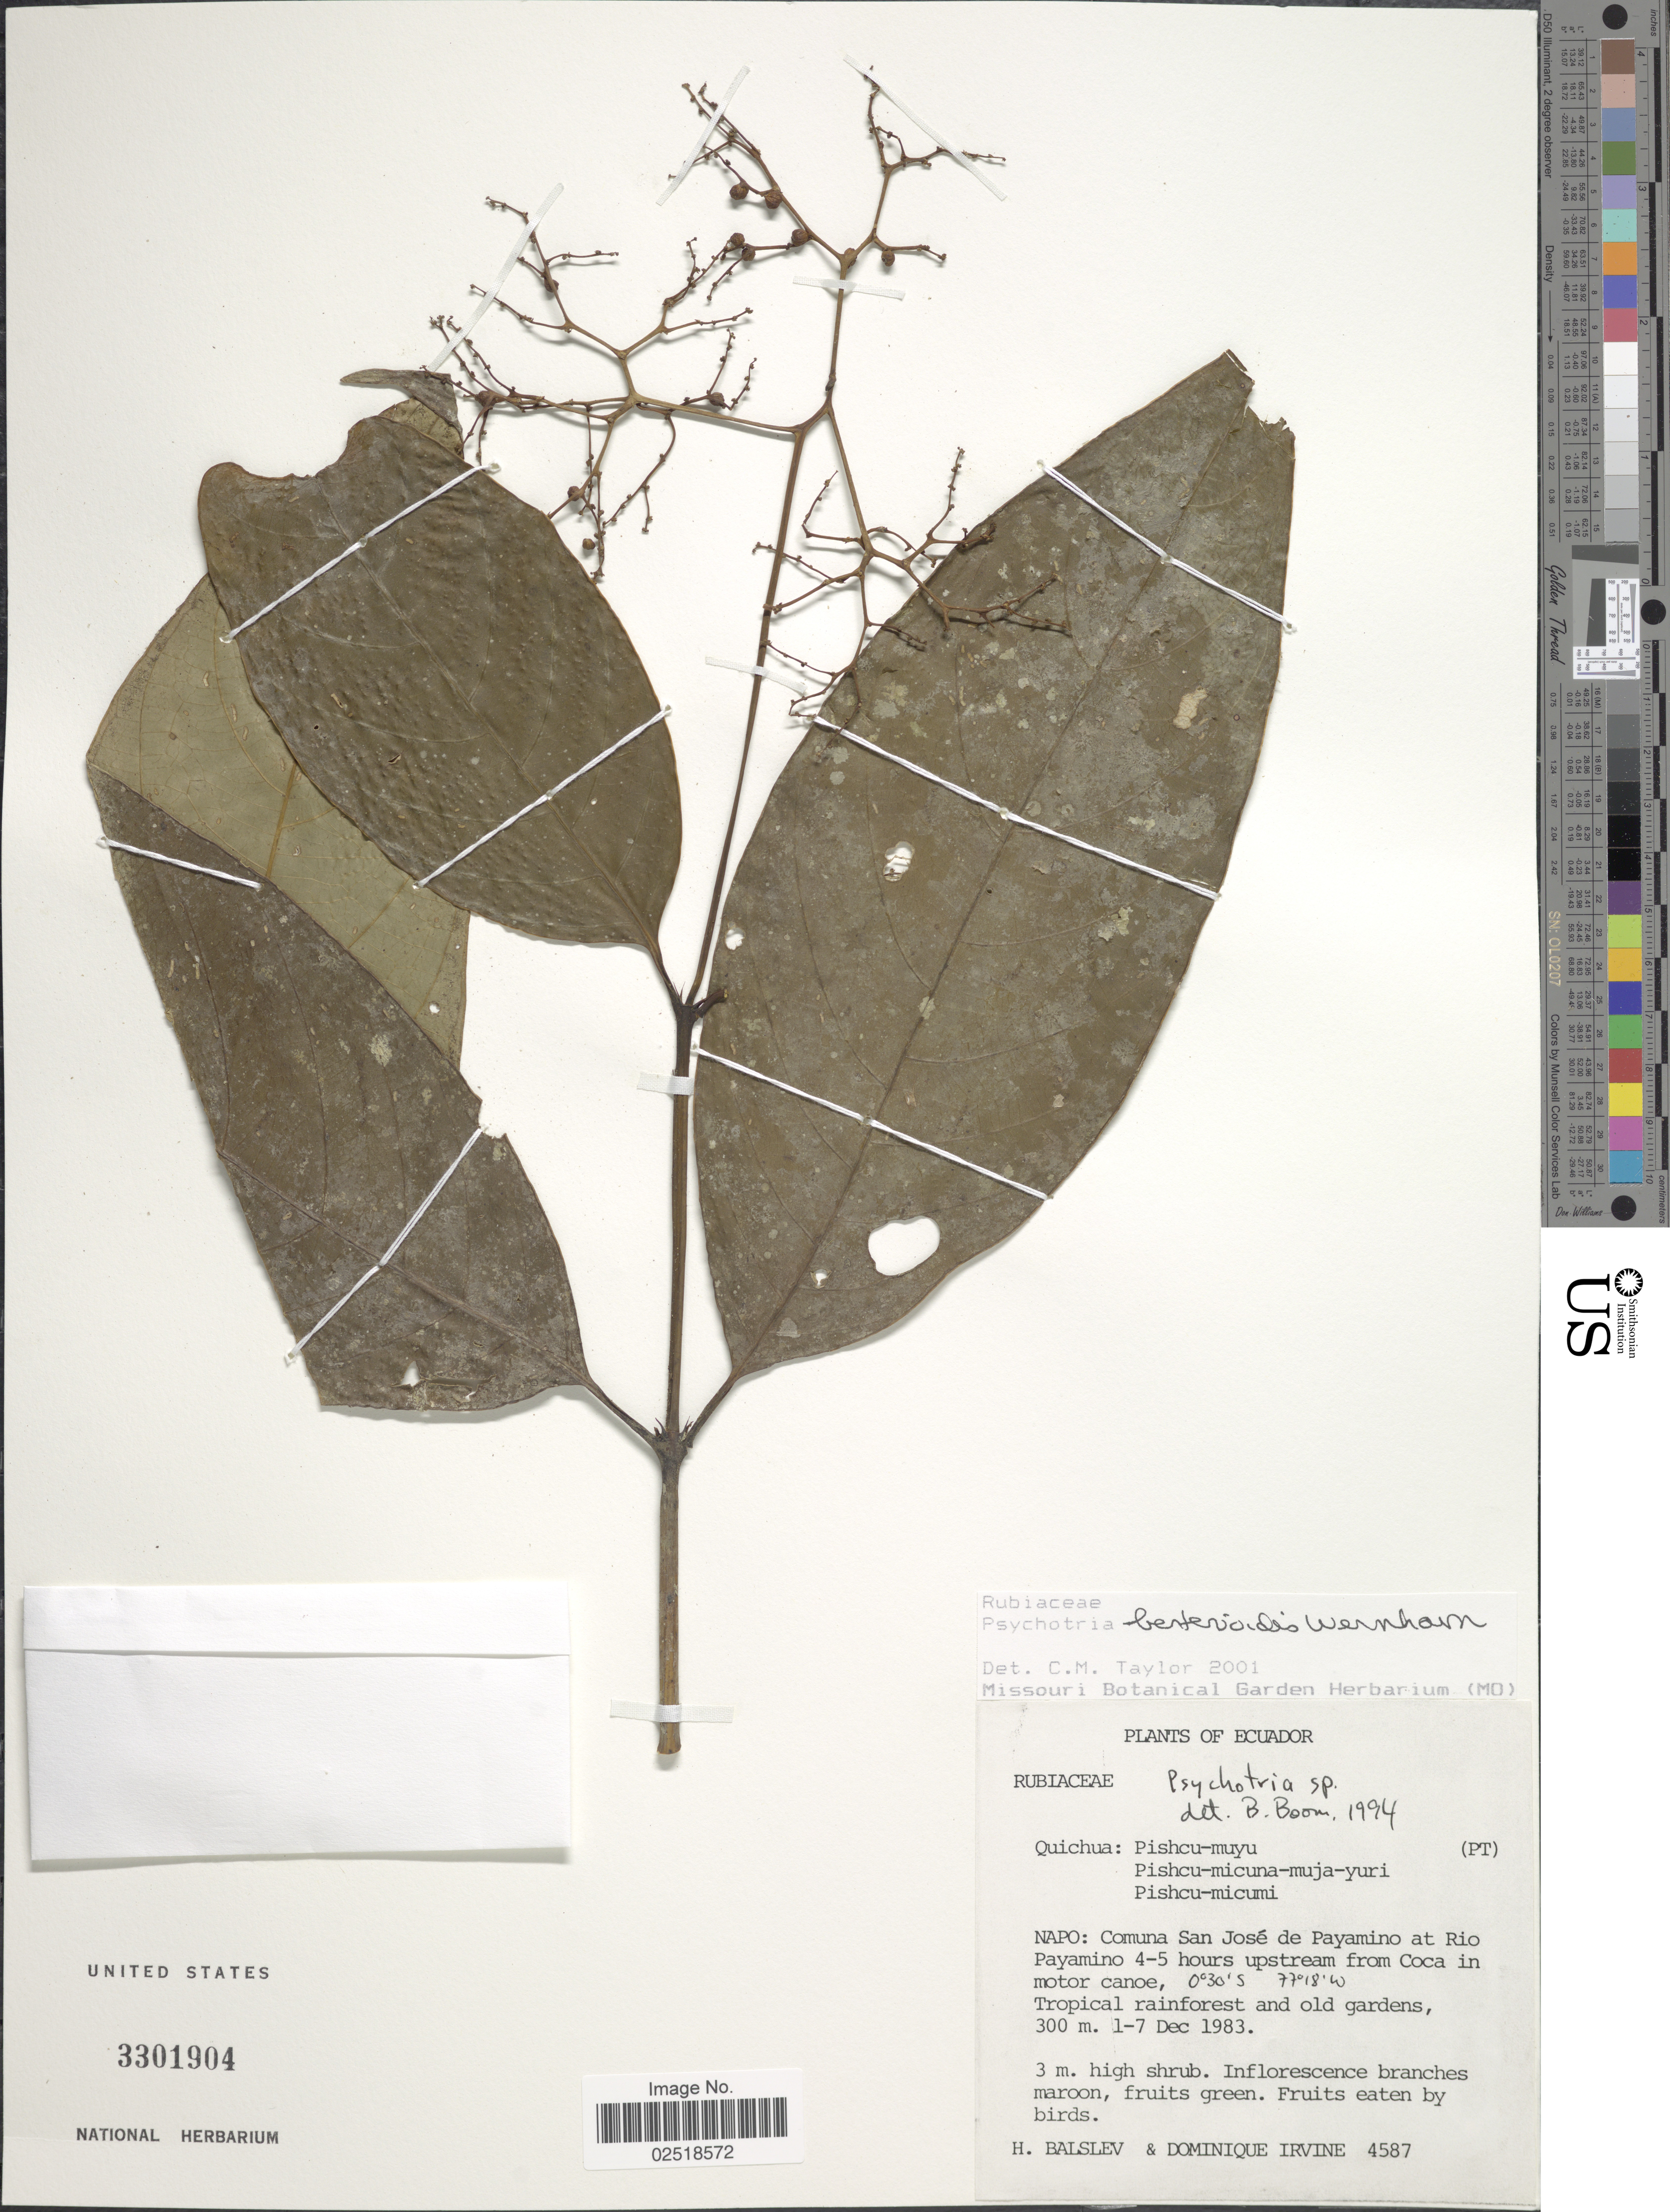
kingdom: Plantae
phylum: Tracheophyta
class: Magnoliopsida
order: Gentianales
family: Rubiaceae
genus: Psychotria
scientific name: Psychotria bertieroides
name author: Wernham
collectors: H. Balslev & D. Irvine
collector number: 4587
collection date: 1983-12-01/1983-12-07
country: Ecuador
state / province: Napo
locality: Comuna San José de Payamino at Rio Payamino 4-5 hours upstream from Coca in motor canoe, Tropical rainforest and old gardens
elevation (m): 300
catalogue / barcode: US 3301904